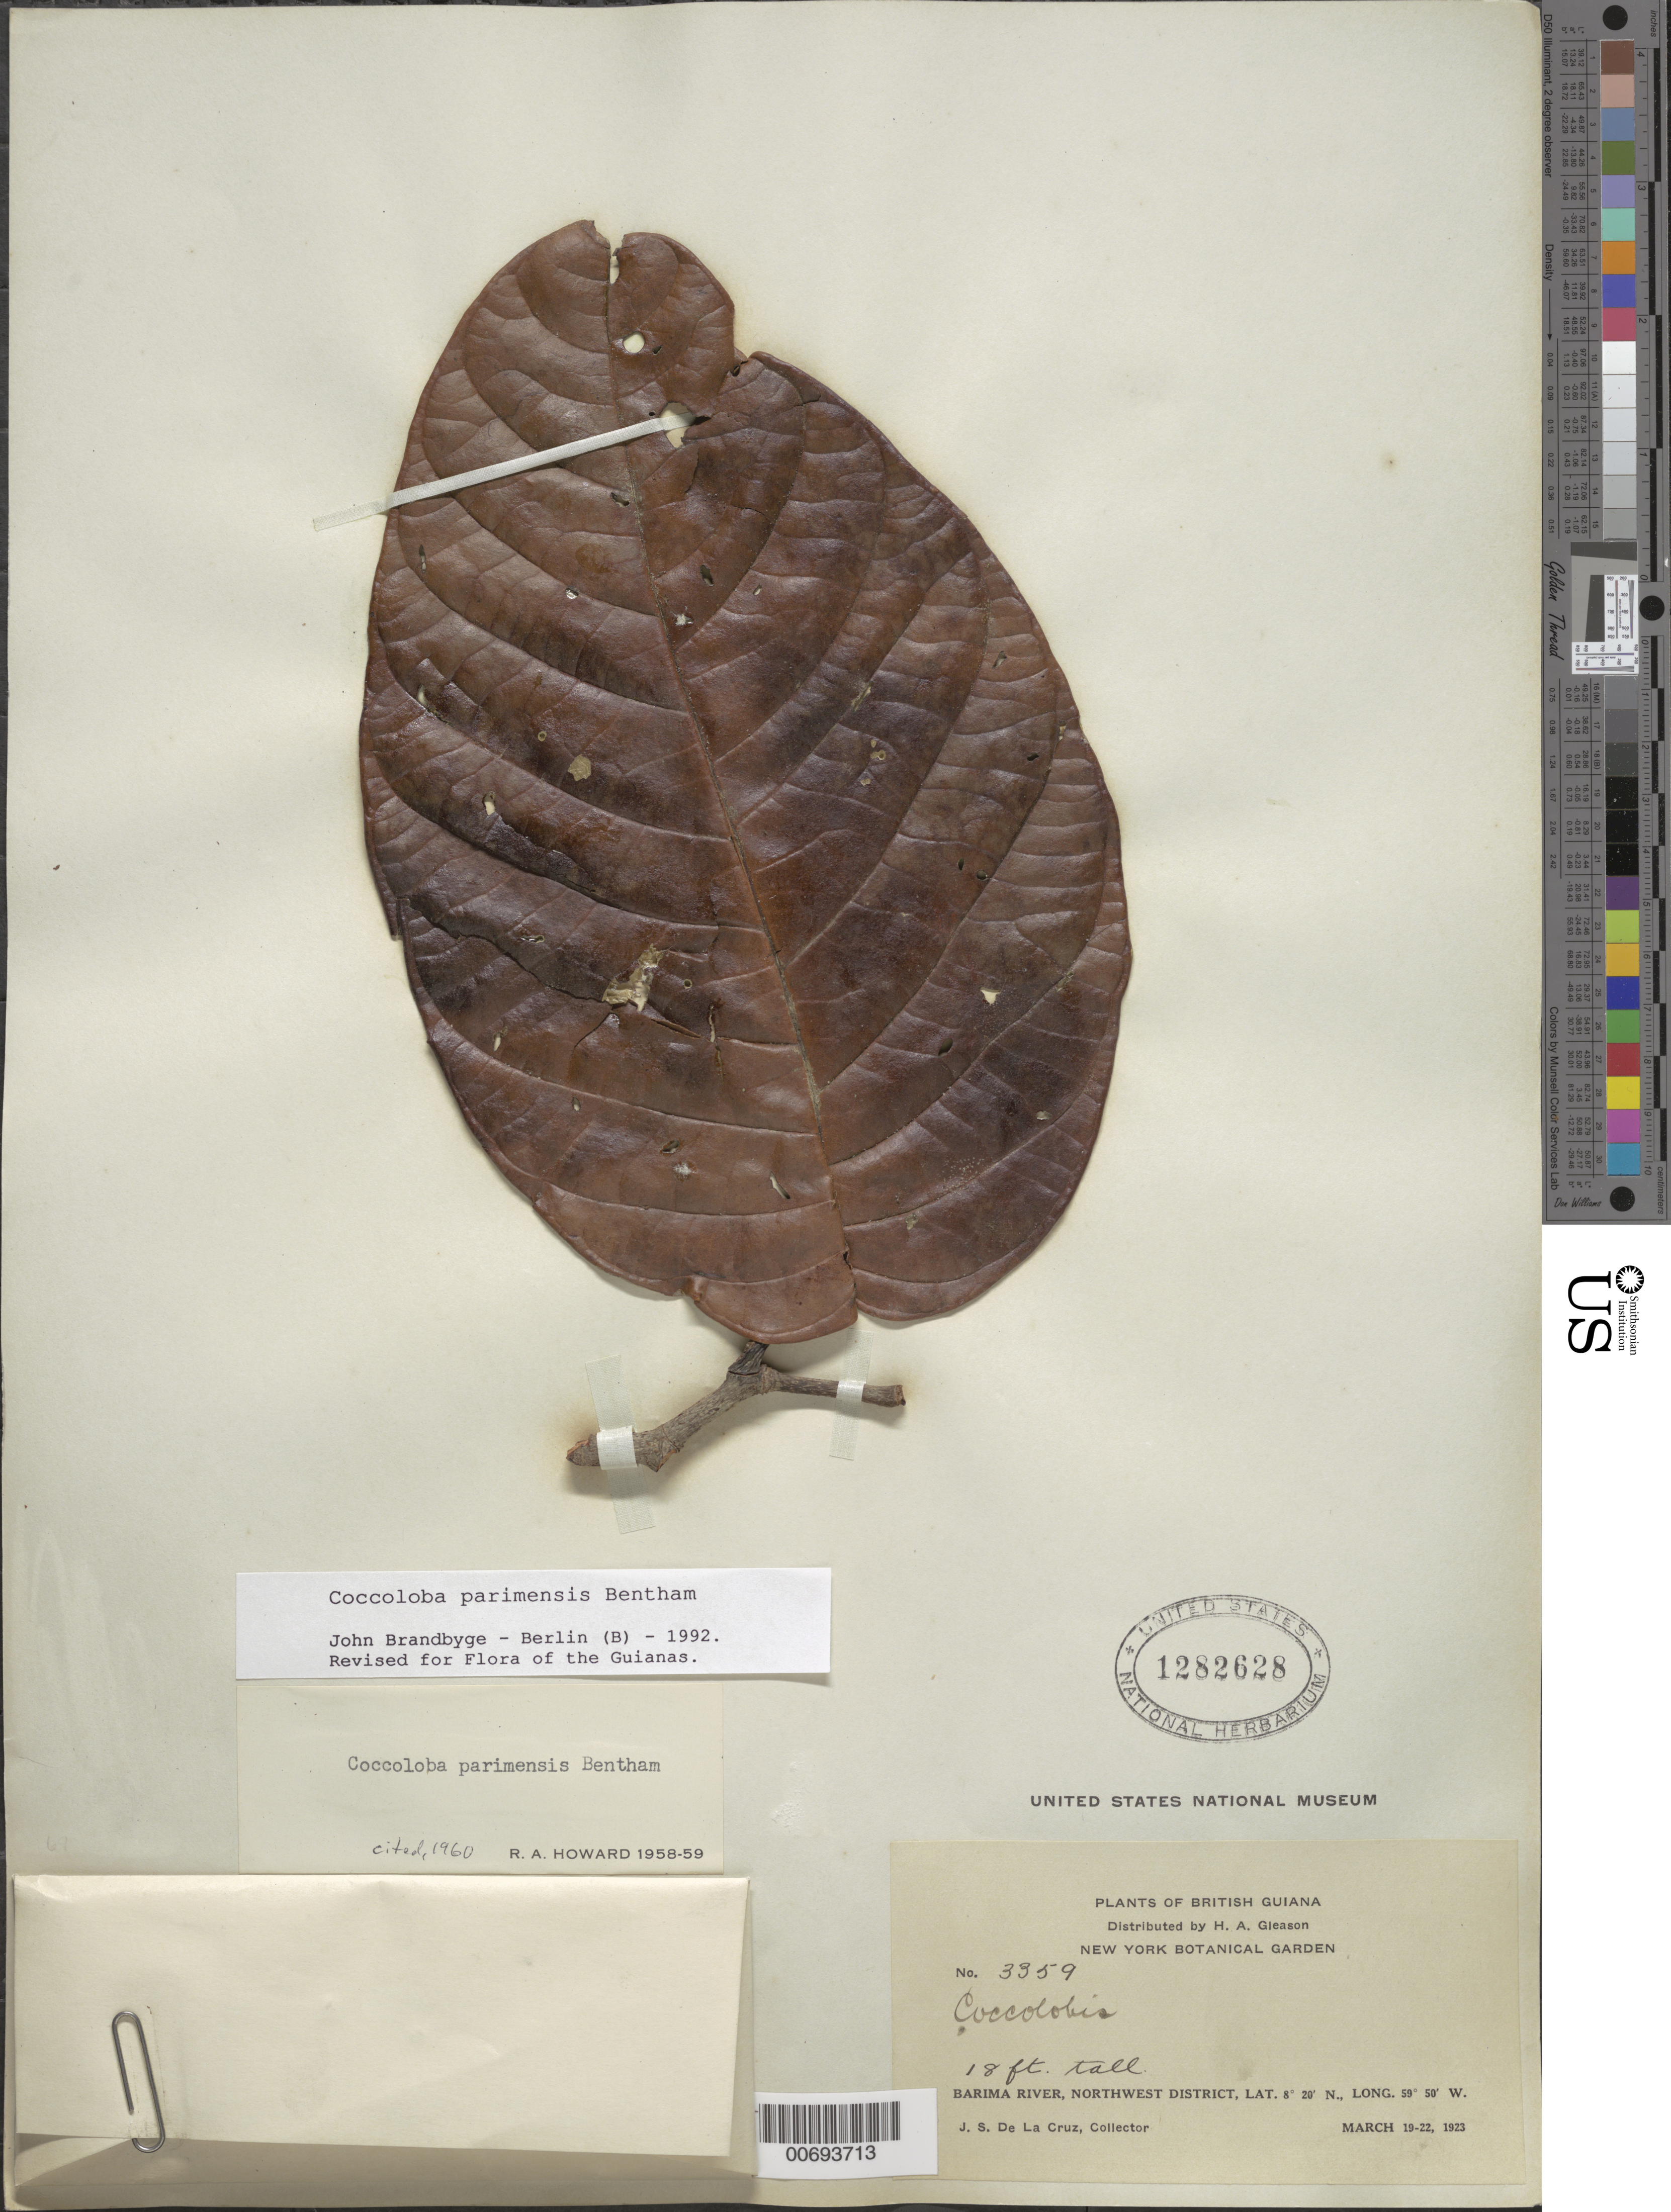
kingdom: Plantae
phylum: Tracheophyta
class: Magnoliopsida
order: Caryophyllales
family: Polygonaceae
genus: Coccoloba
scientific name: Coccoloba parimensis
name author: Benth.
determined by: Brandbyge, J.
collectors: J. S. de la Cruz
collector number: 3359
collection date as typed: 19-Mar-23 to 22-Mar-23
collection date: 1923-03-19/1923-03-22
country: Guyana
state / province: Barima-Waini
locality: Barima R., NW District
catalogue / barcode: US 1282628